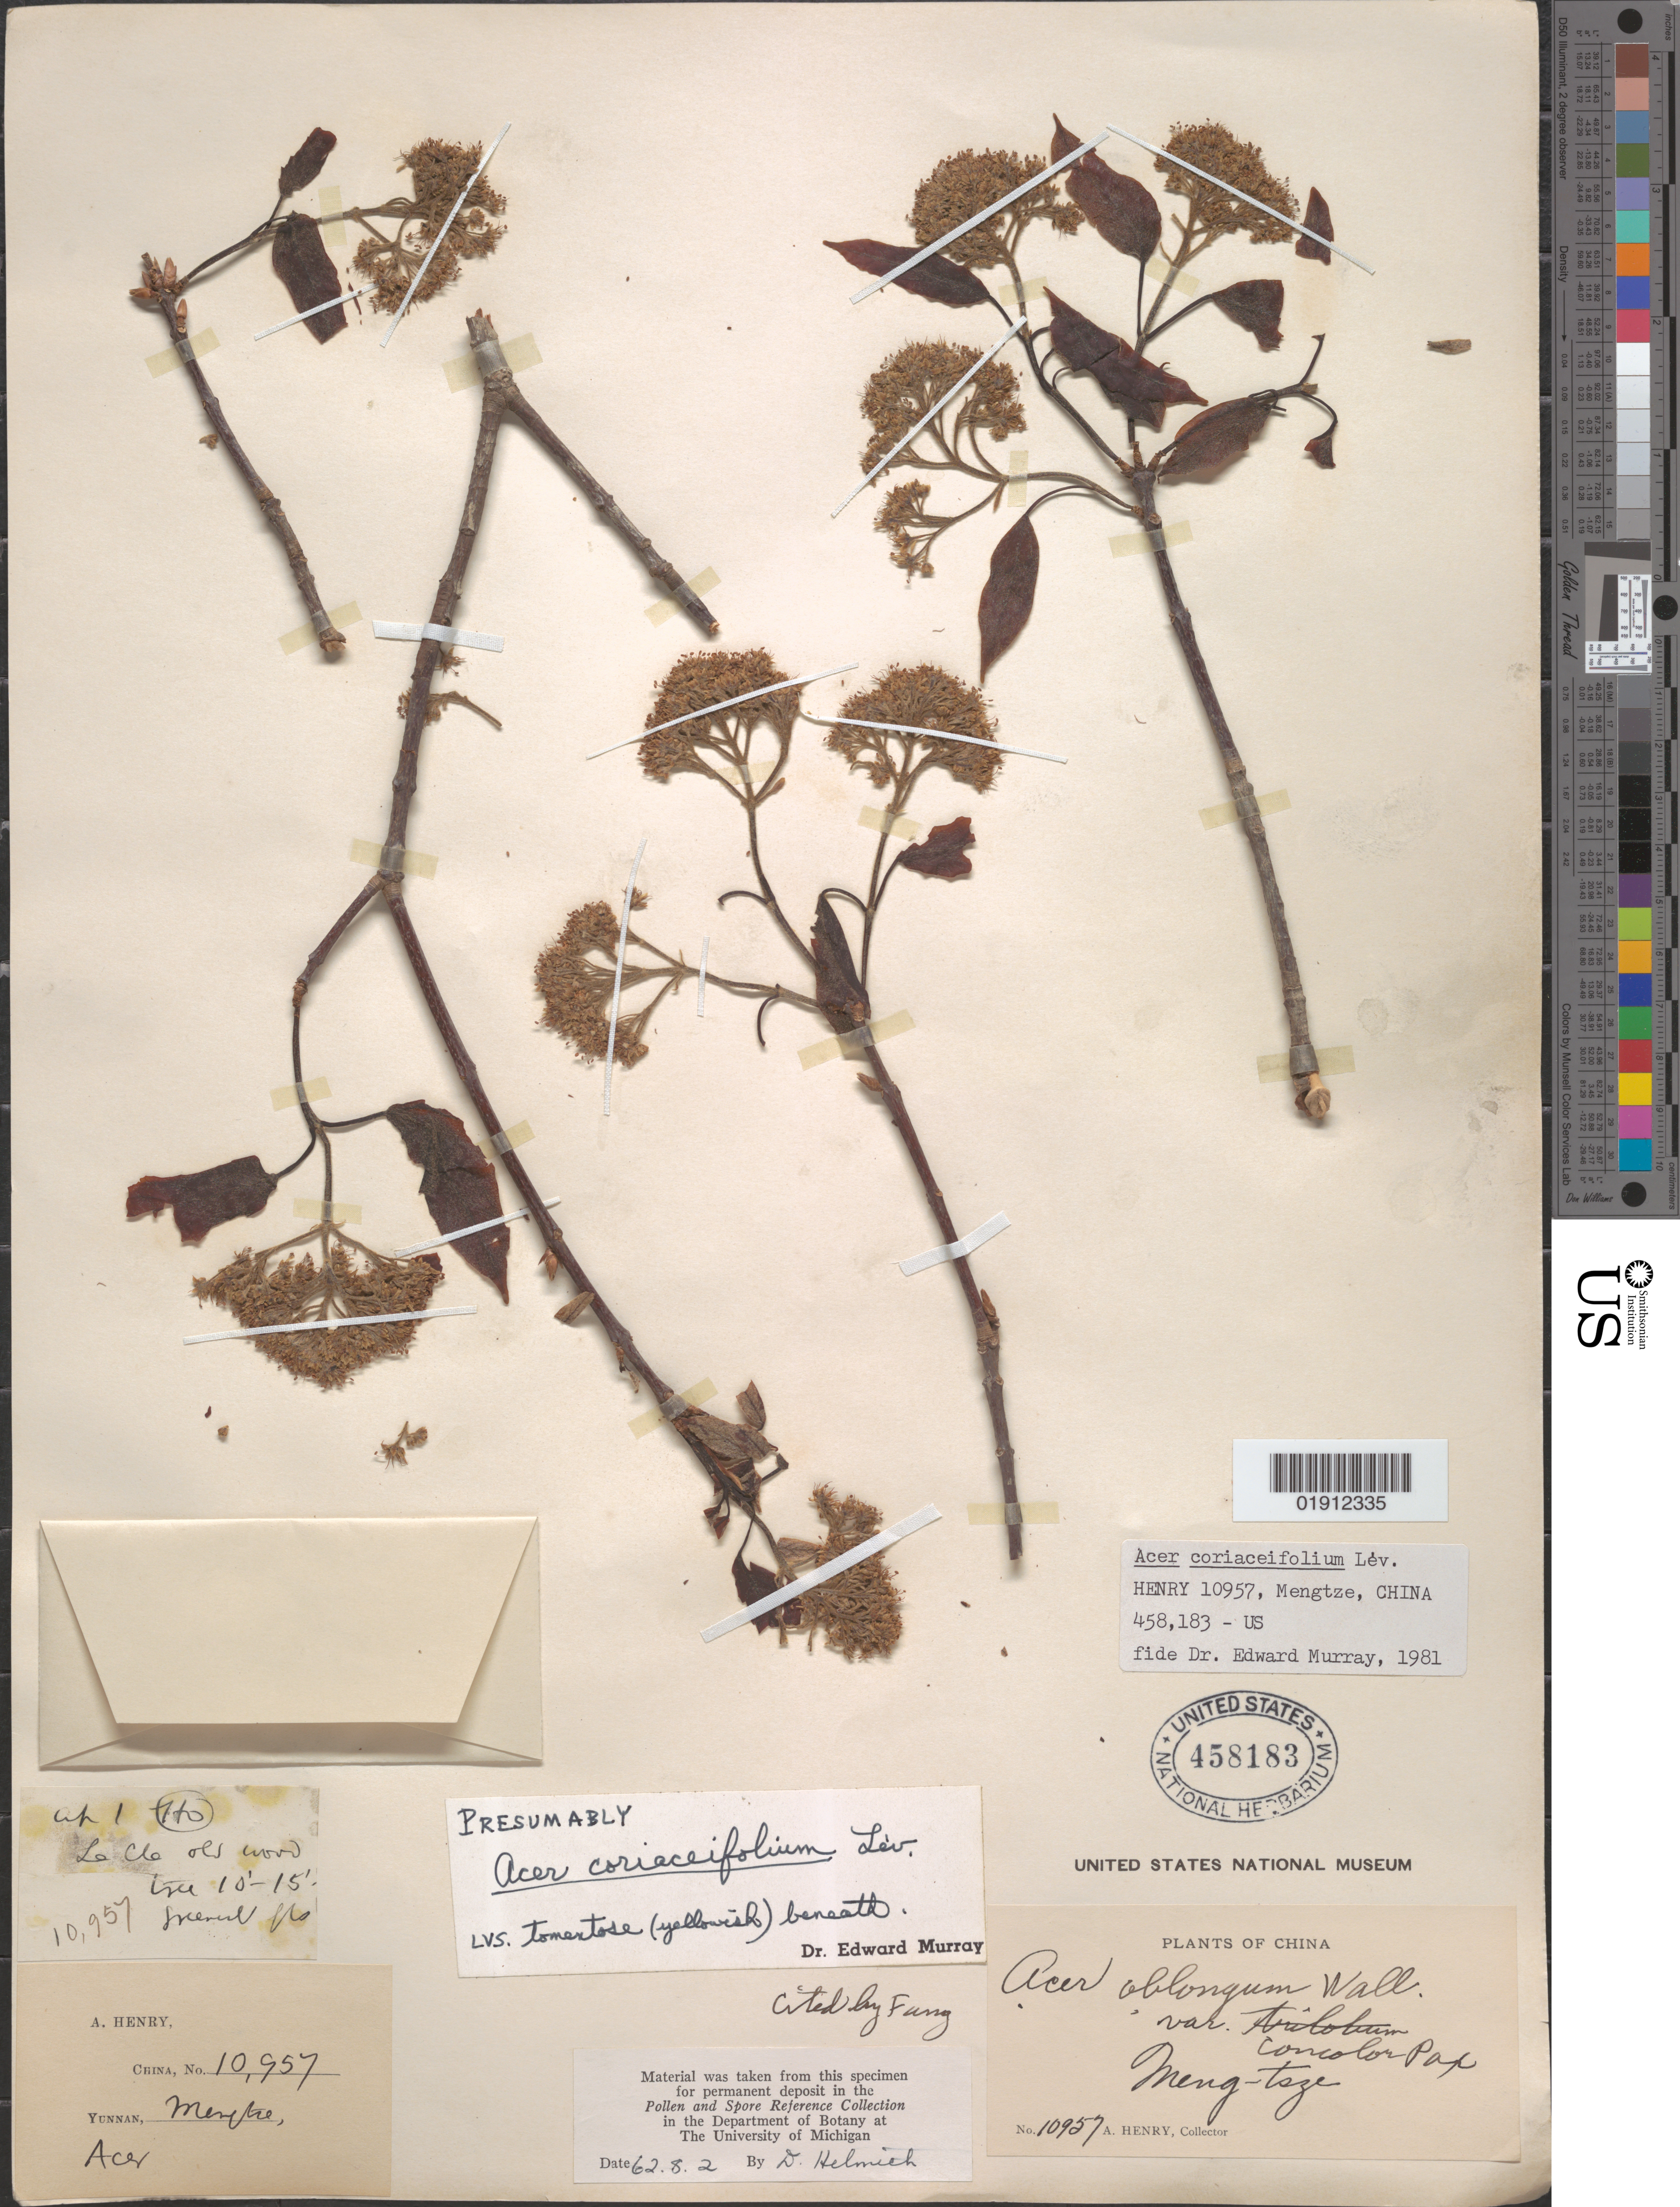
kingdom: Plantae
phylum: Tracheophyta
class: Magnoliopsida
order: Sapindales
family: Sapindaceae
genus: Acer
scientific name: Acer coriaceifolium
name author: H. Lév.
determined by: Murray, Edward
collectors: A. Henry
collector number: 10957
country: China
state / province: Yunnan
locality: Mengtse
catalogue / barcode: US 458183